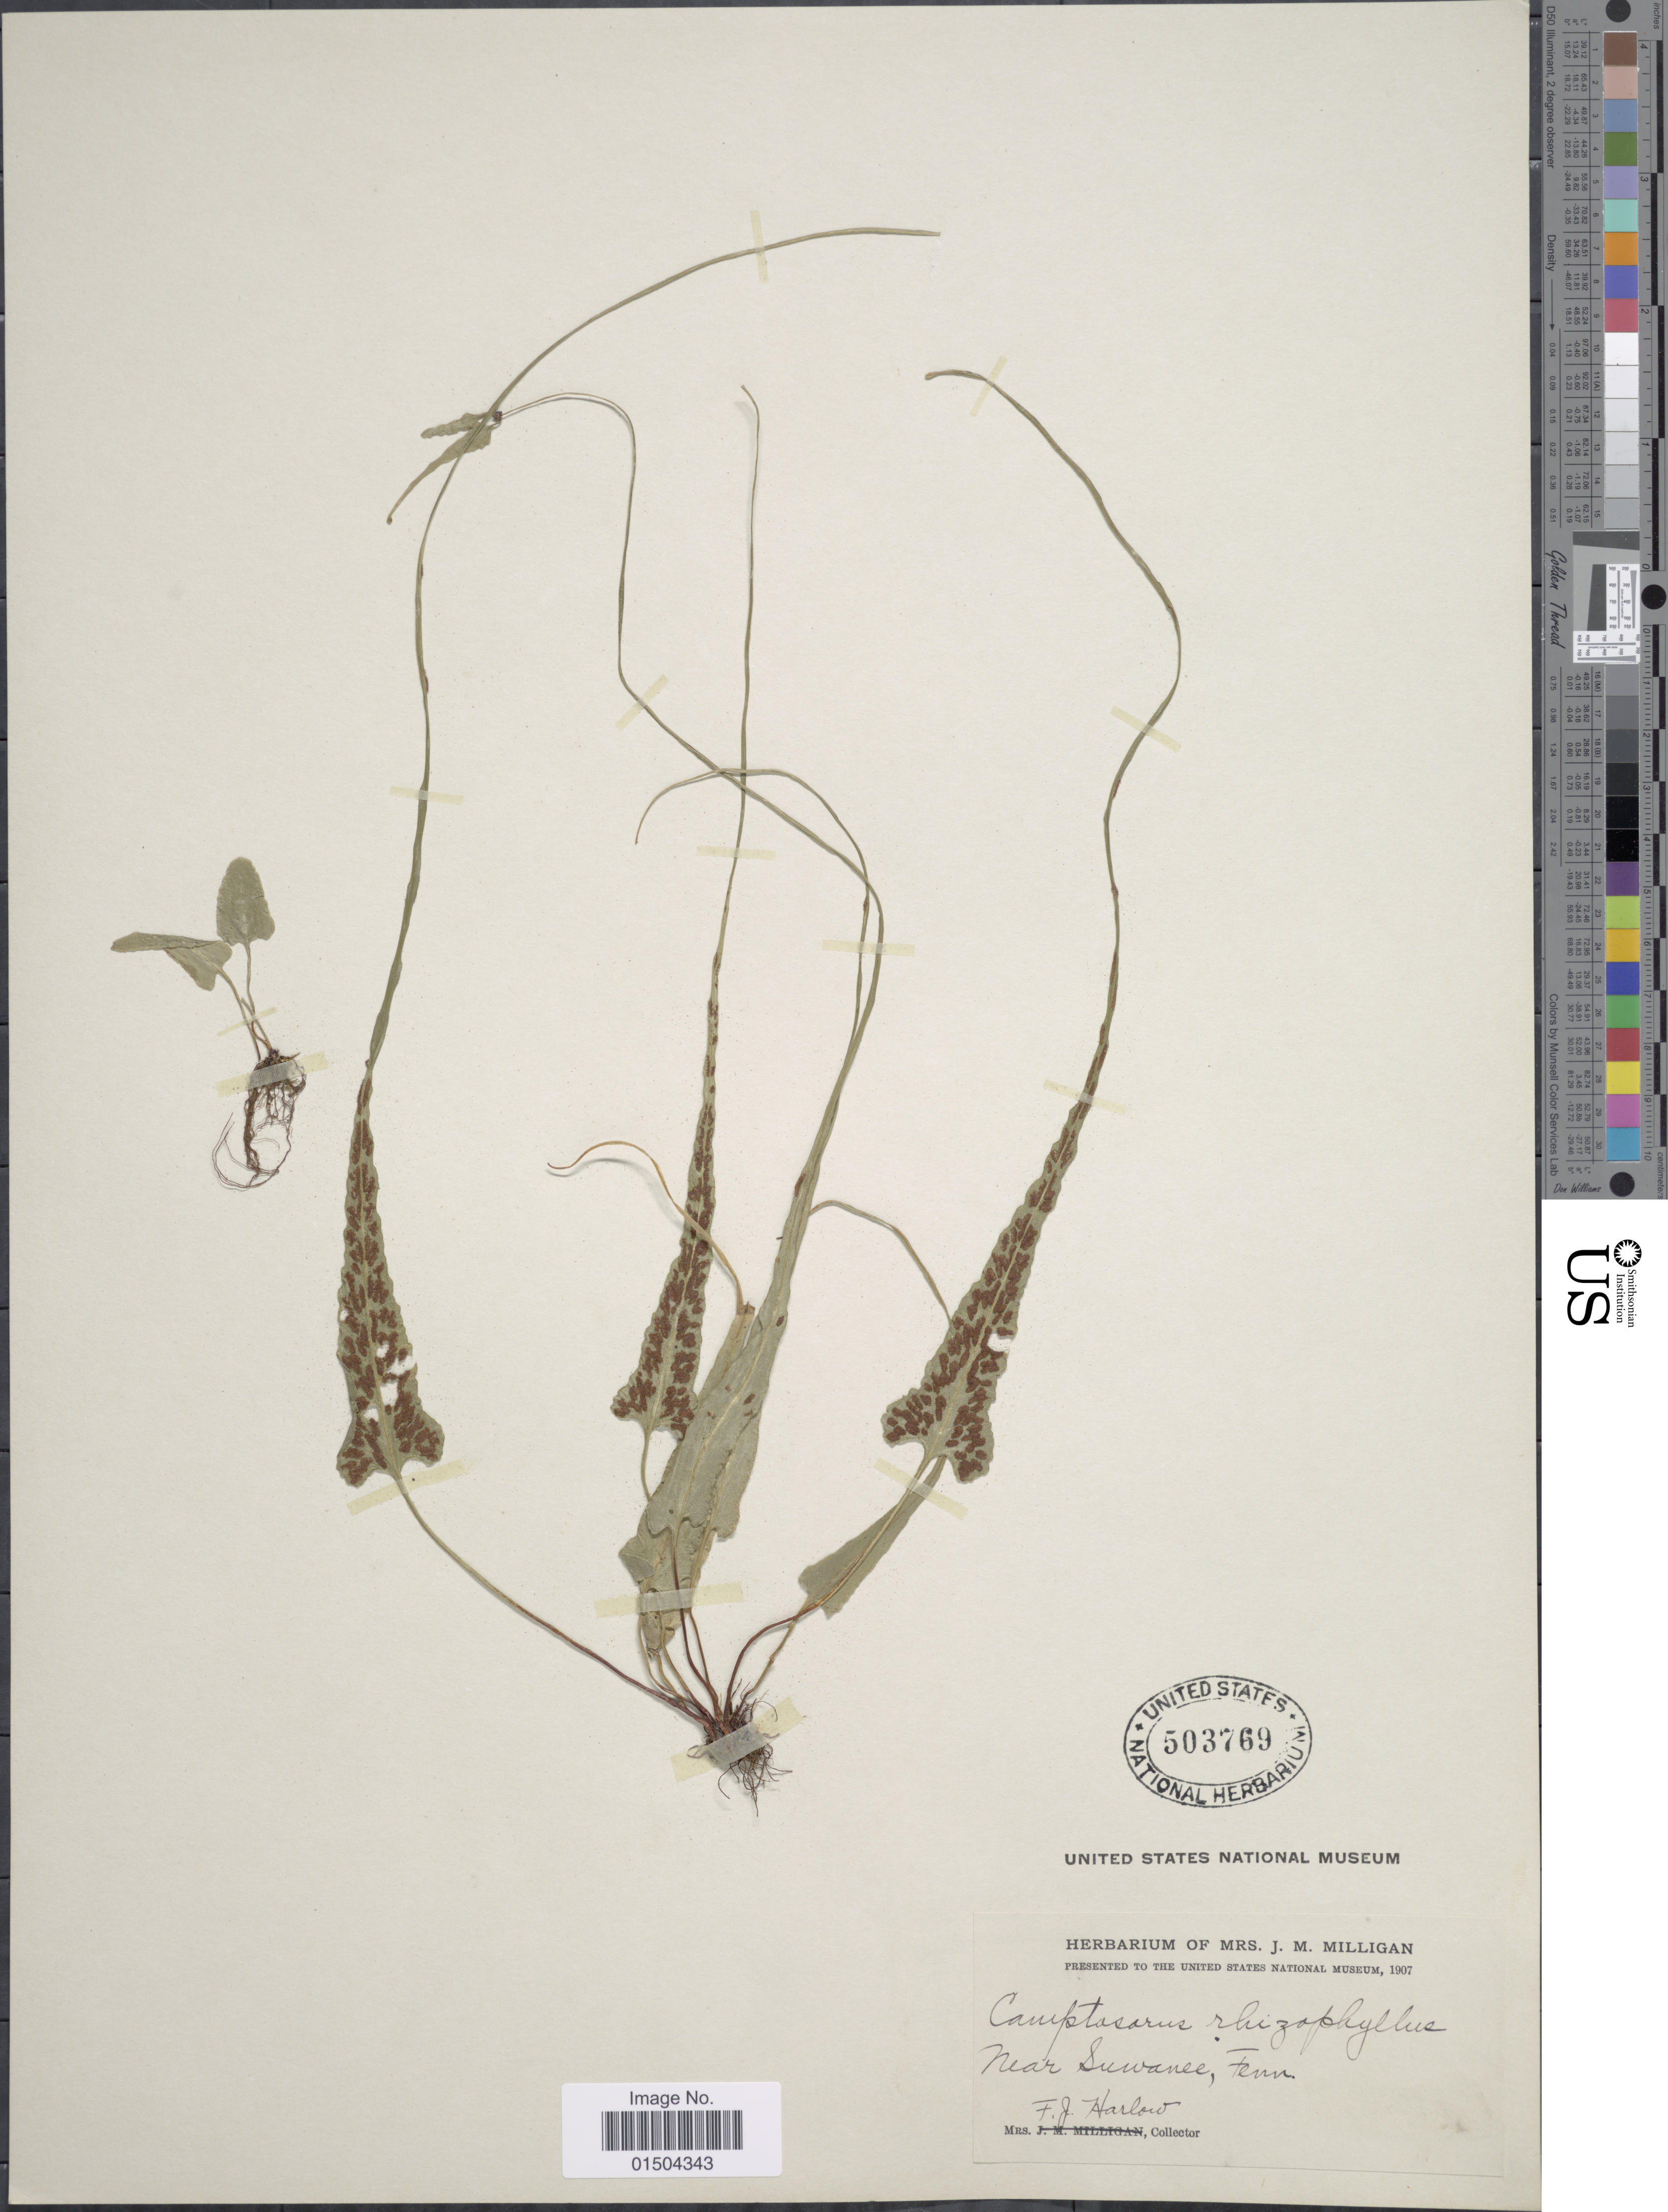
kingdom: Plantae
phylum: Tracheophyta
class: Polypodiopsida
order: Polypodiales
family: Aspleniaceae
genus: Asplenium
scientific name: Asplenium rhizophyllum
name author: L.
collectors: F. Harlow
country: United States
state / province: Tennessee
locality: Near Sewanee.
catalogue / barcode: US 503769